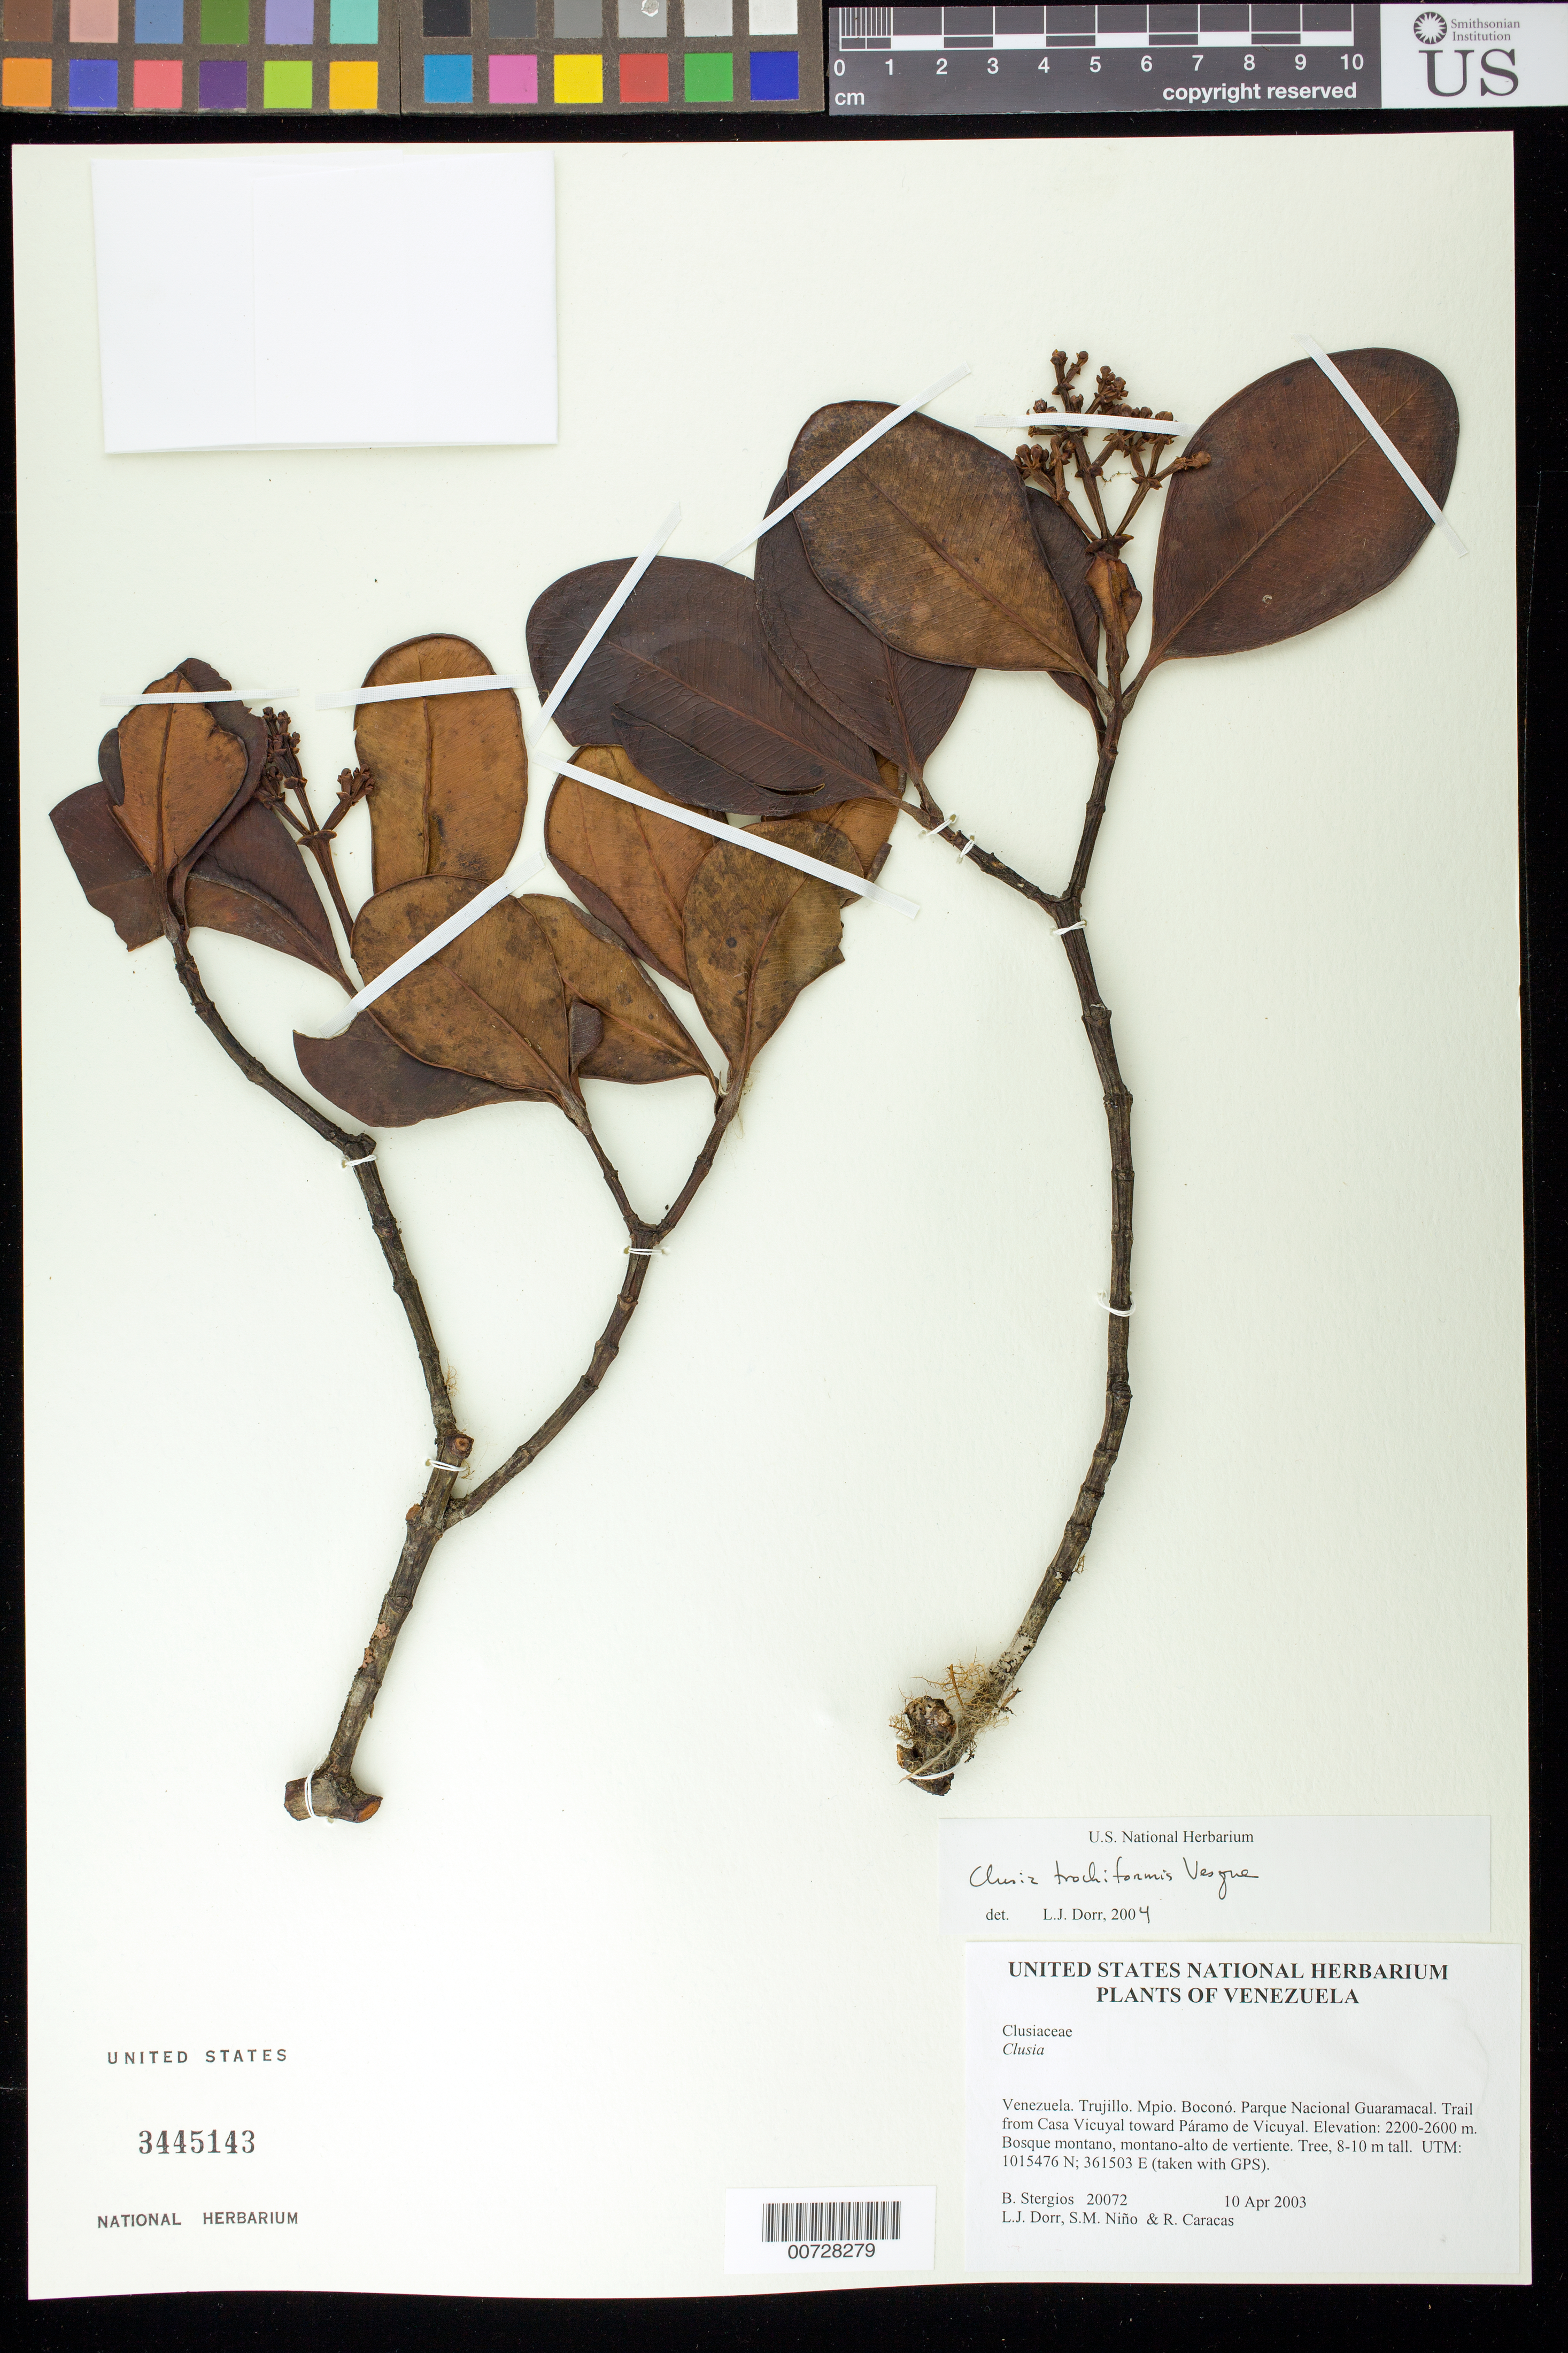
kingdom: Plantae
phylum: Tracheophyta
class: Magnoliopsida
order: Malpighiales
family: Clusiaceae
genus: Clusia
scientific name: Clusia trochiformis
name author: Vesque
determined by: Dorr, L. J., (BOT), Smithsonian Institution - National Museum of Natural History (UNITED STATES)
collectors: B. G. Stergios, L. J. Dorr, S. M. Niño & R. Caracas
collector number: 20072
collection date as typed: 10 Apr 2003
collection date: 2003-04-10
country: Venezuela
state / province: Trujillo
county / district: Boconó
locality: Parque Nacional Guaramacal. Trail from Casa Vicuyal toward Páramo de Vicuyal.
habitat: Bosque montano, montano-alto de vertiente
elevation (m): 2200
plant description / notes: PORT, US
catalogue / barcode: US 3445143